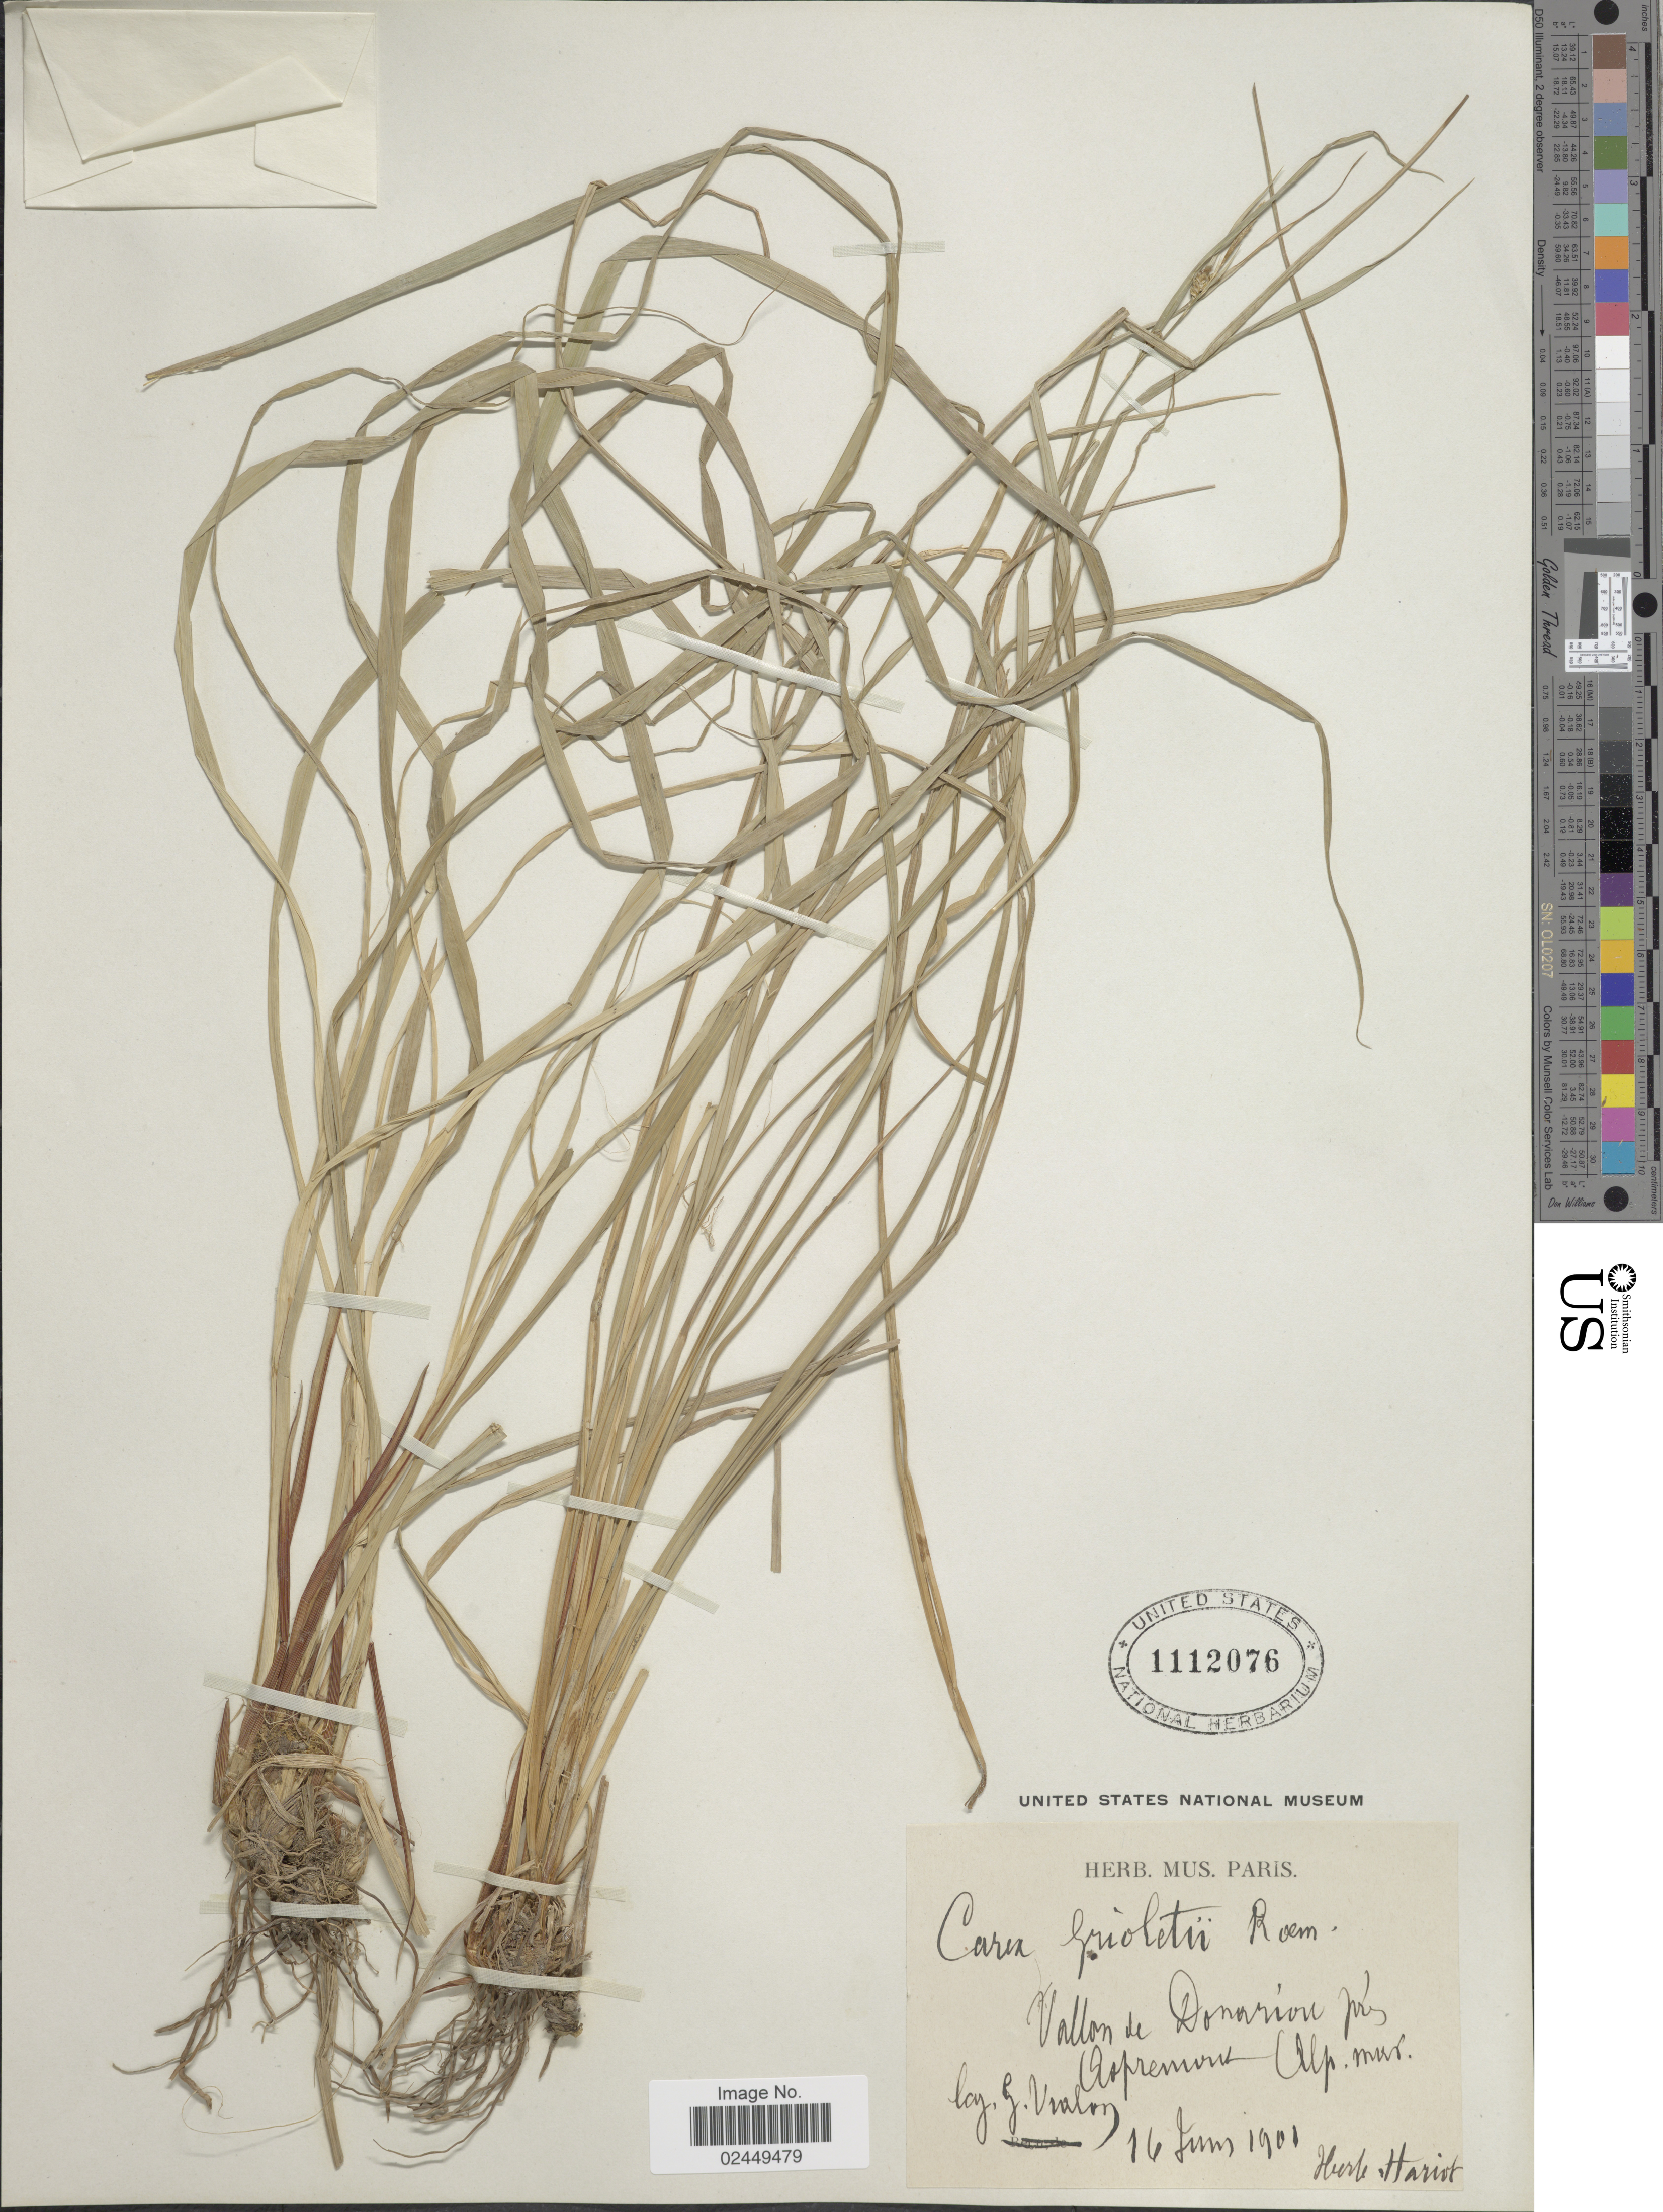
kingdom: Plantae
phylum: Tracheophyta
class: Liliopsida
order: Poales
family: Cyperaceae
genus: Carex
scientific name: Carex grioletii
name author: Roem. ex Schkuhr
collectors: H. Hariot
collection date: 1901-06-16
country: France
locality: Vallon de Donariou, pres Aspremont, Alp. mur.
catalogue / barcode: US 1112076